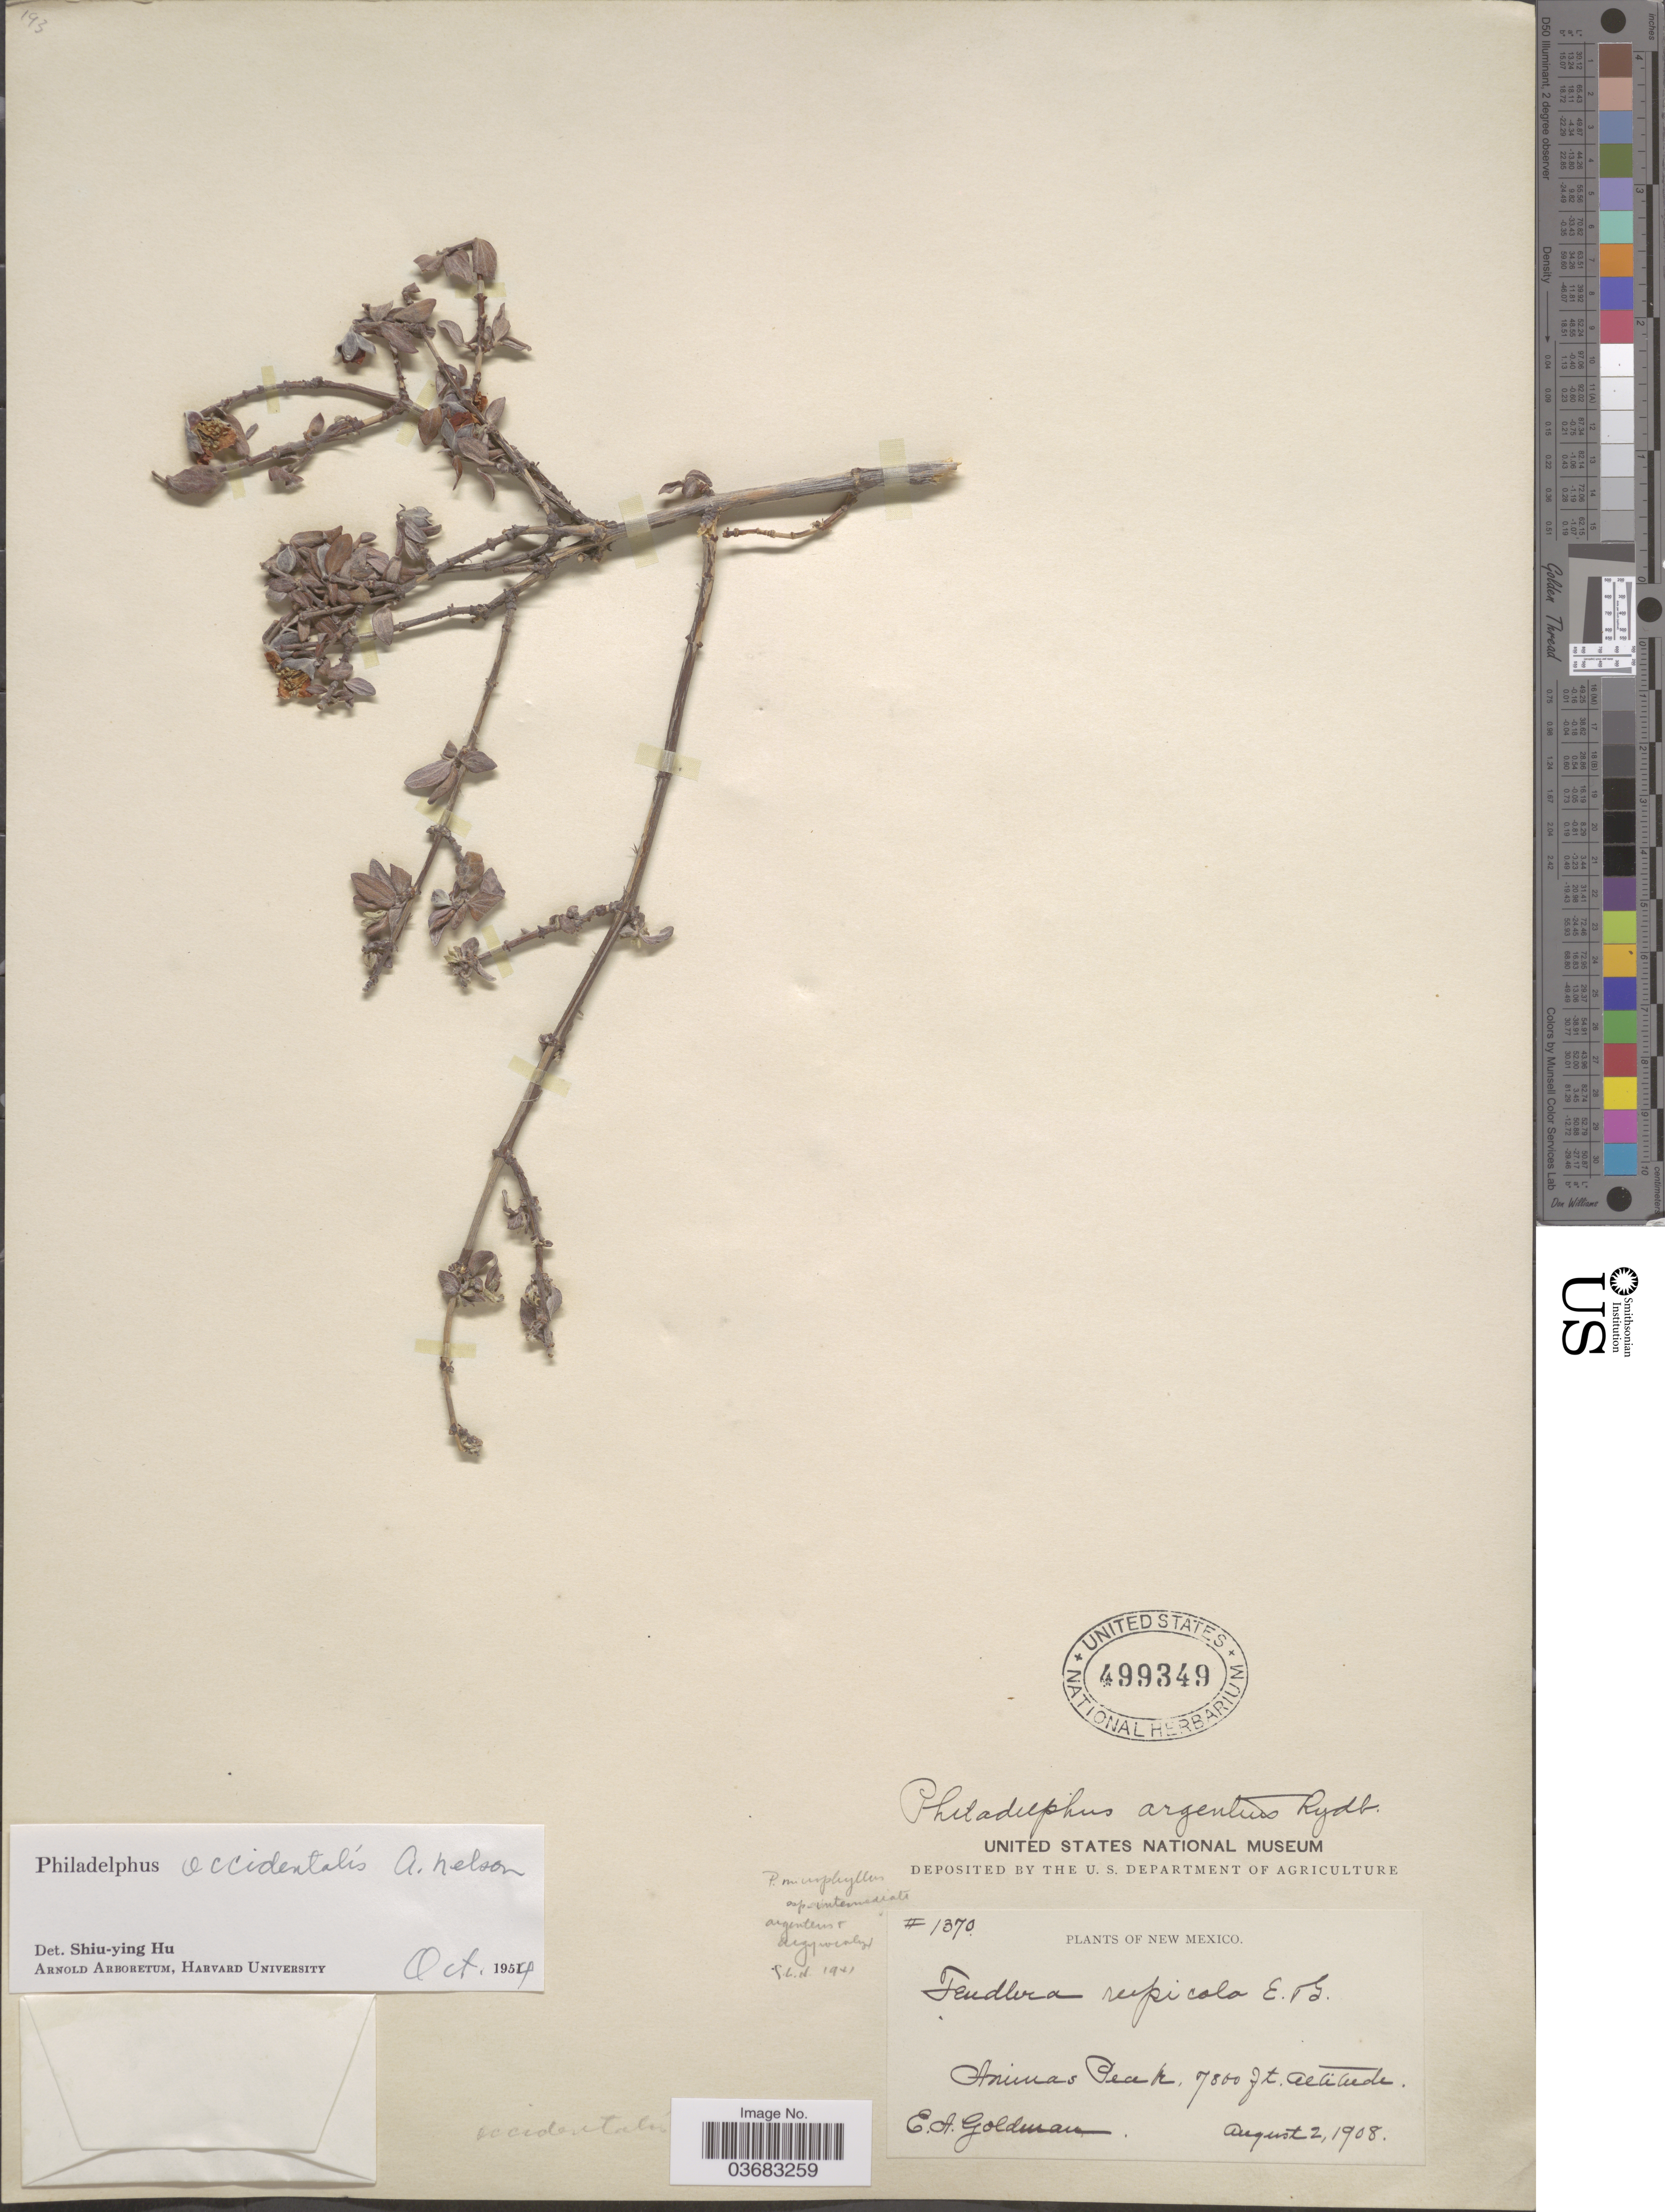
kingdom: Plantae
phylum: Tracheophyta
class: Magnoliopsida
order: Cornales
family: Hydrangeaceae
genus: Philadelphus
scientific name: Philadelphus occidentalis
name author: A. Nelson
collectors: E. A. Goldman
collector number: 1370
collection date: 1908-08-02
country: United States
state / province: New Mexico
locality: Animas Peak.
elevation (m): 2377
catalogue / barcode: US 499349